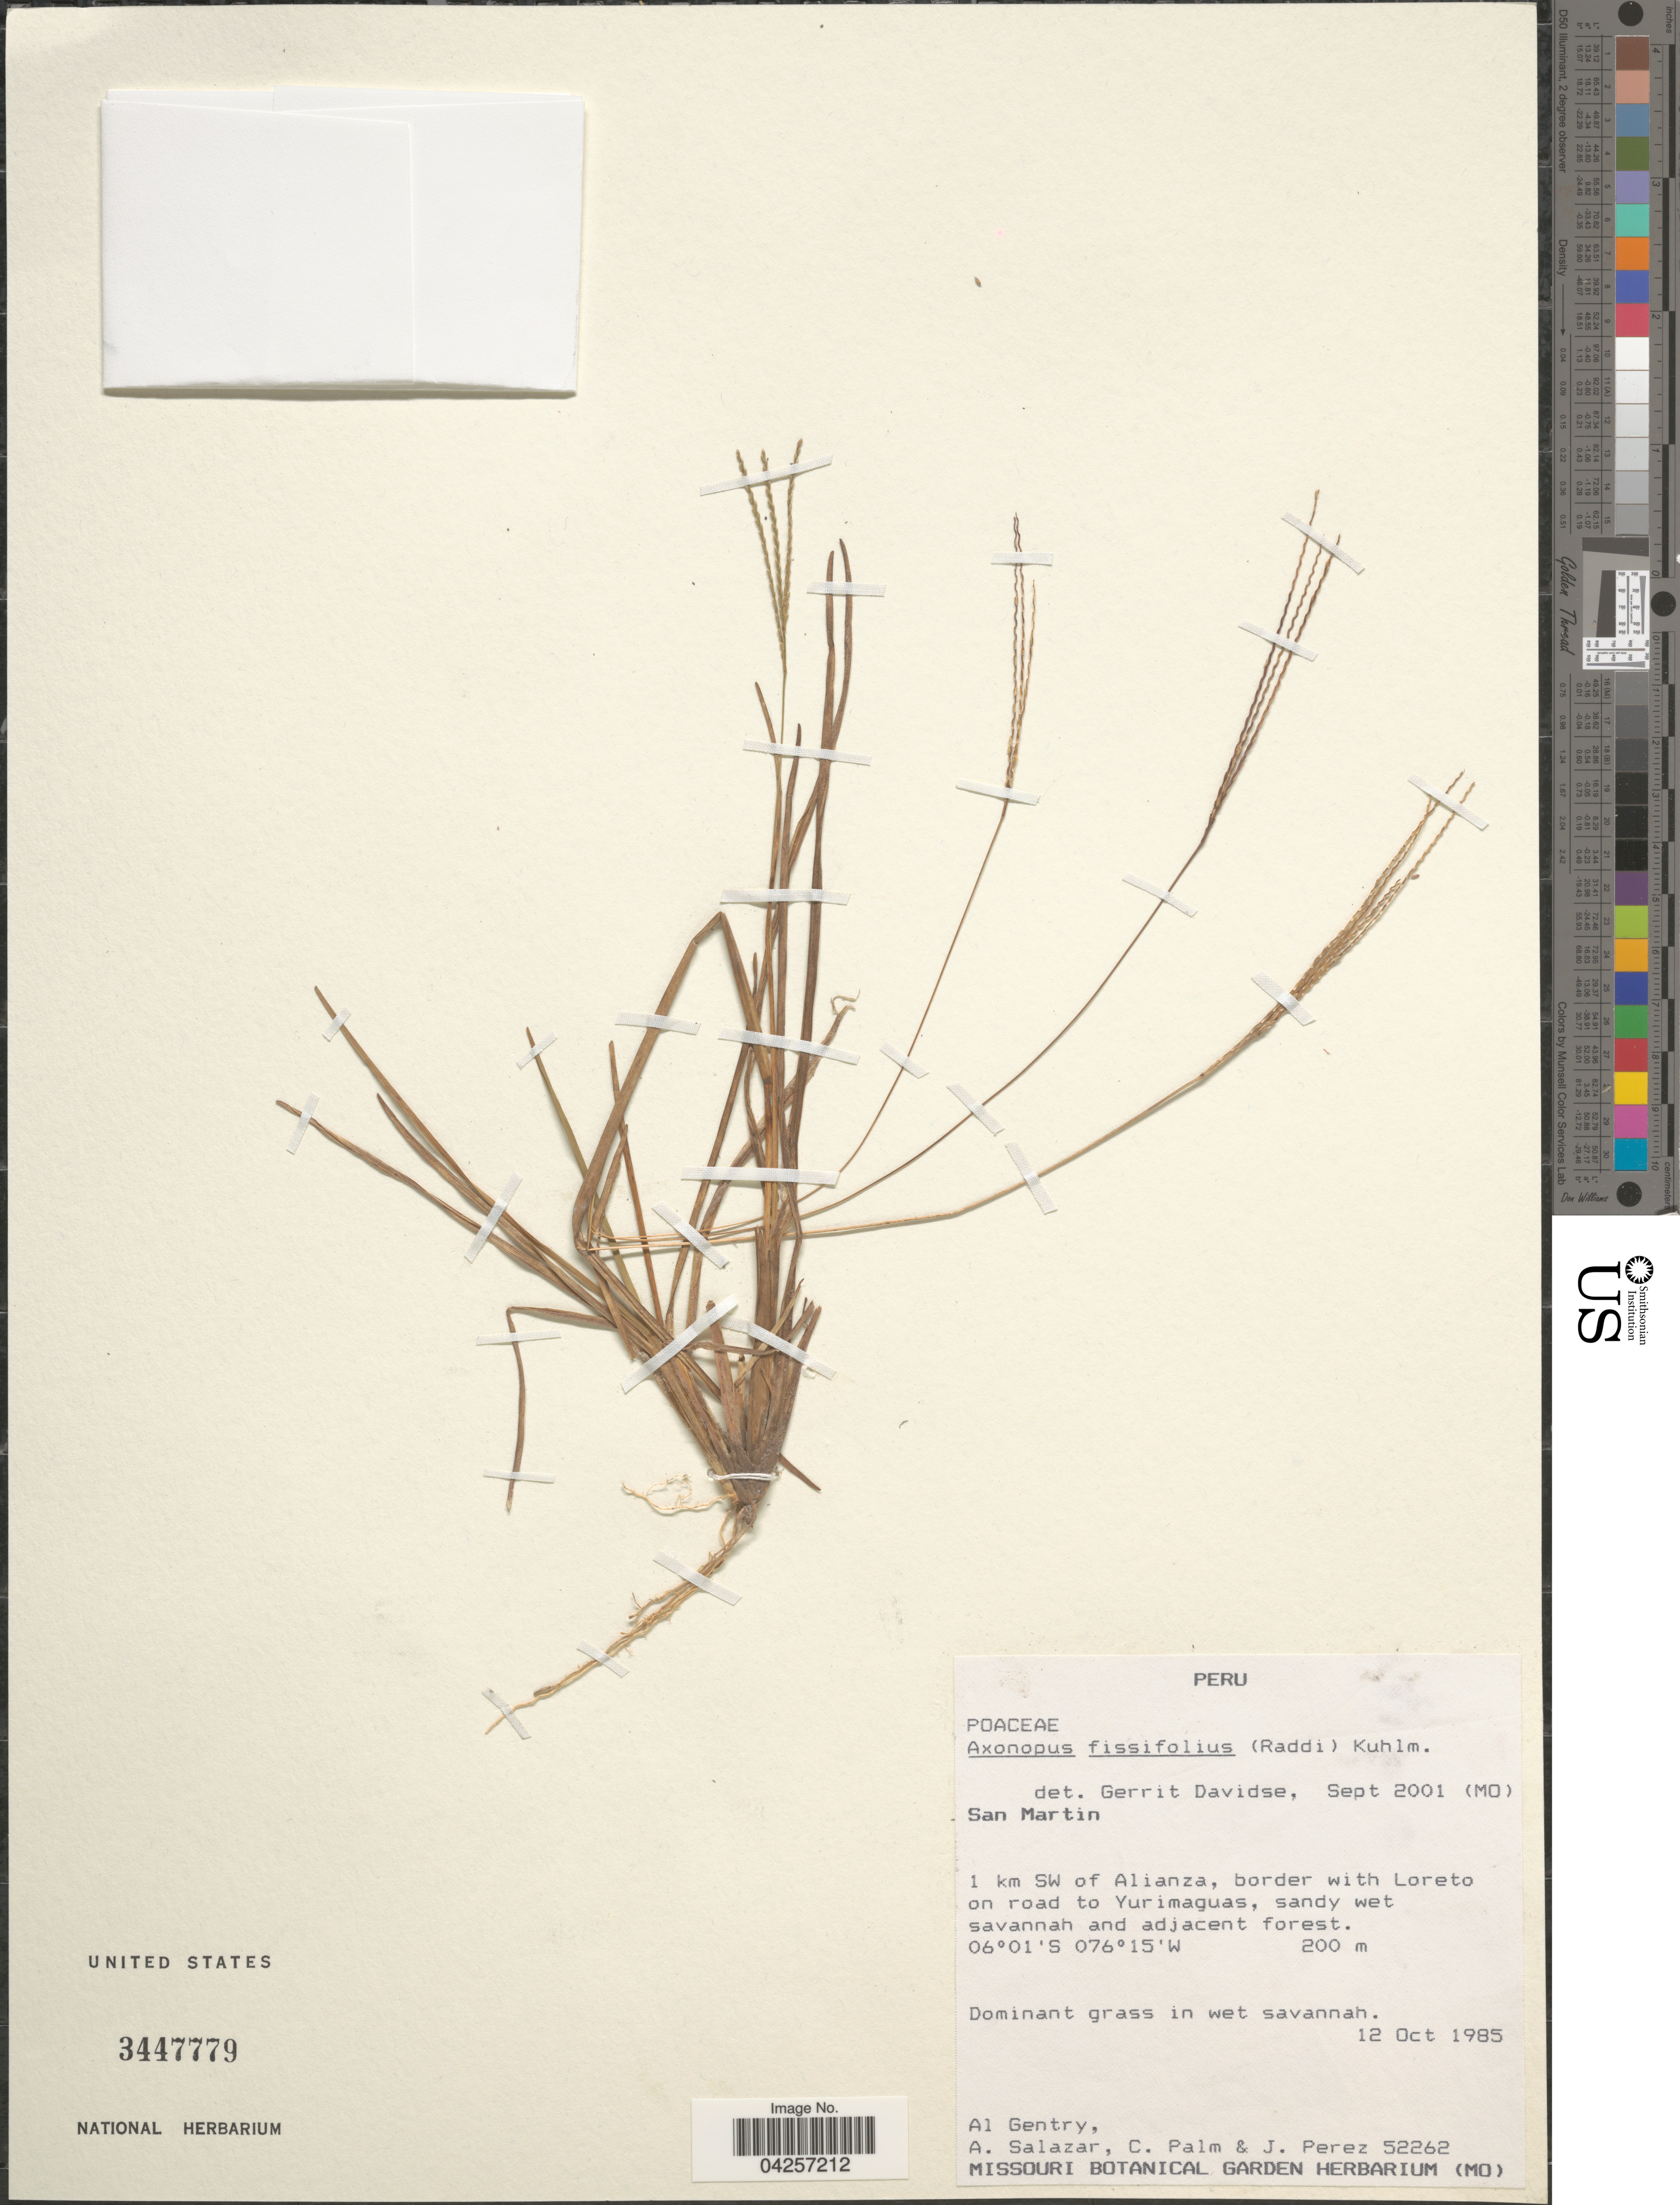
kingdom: Plantae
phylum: Tracheophyta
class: Liliopsida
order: Poales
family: Poaceae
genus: Axonopus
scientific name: Axonopus fissifolius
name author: (Raddi) Kuhlm.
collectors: A. H. Gentry, A. Salazar, C. Palm & J. Perez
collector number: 52262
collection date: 1985-10-12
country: Peru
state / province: San Martín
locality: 1 km SW of Alianza, border with Loreto on road to Yurimaguas.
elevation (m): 200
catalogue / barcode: US 3447779